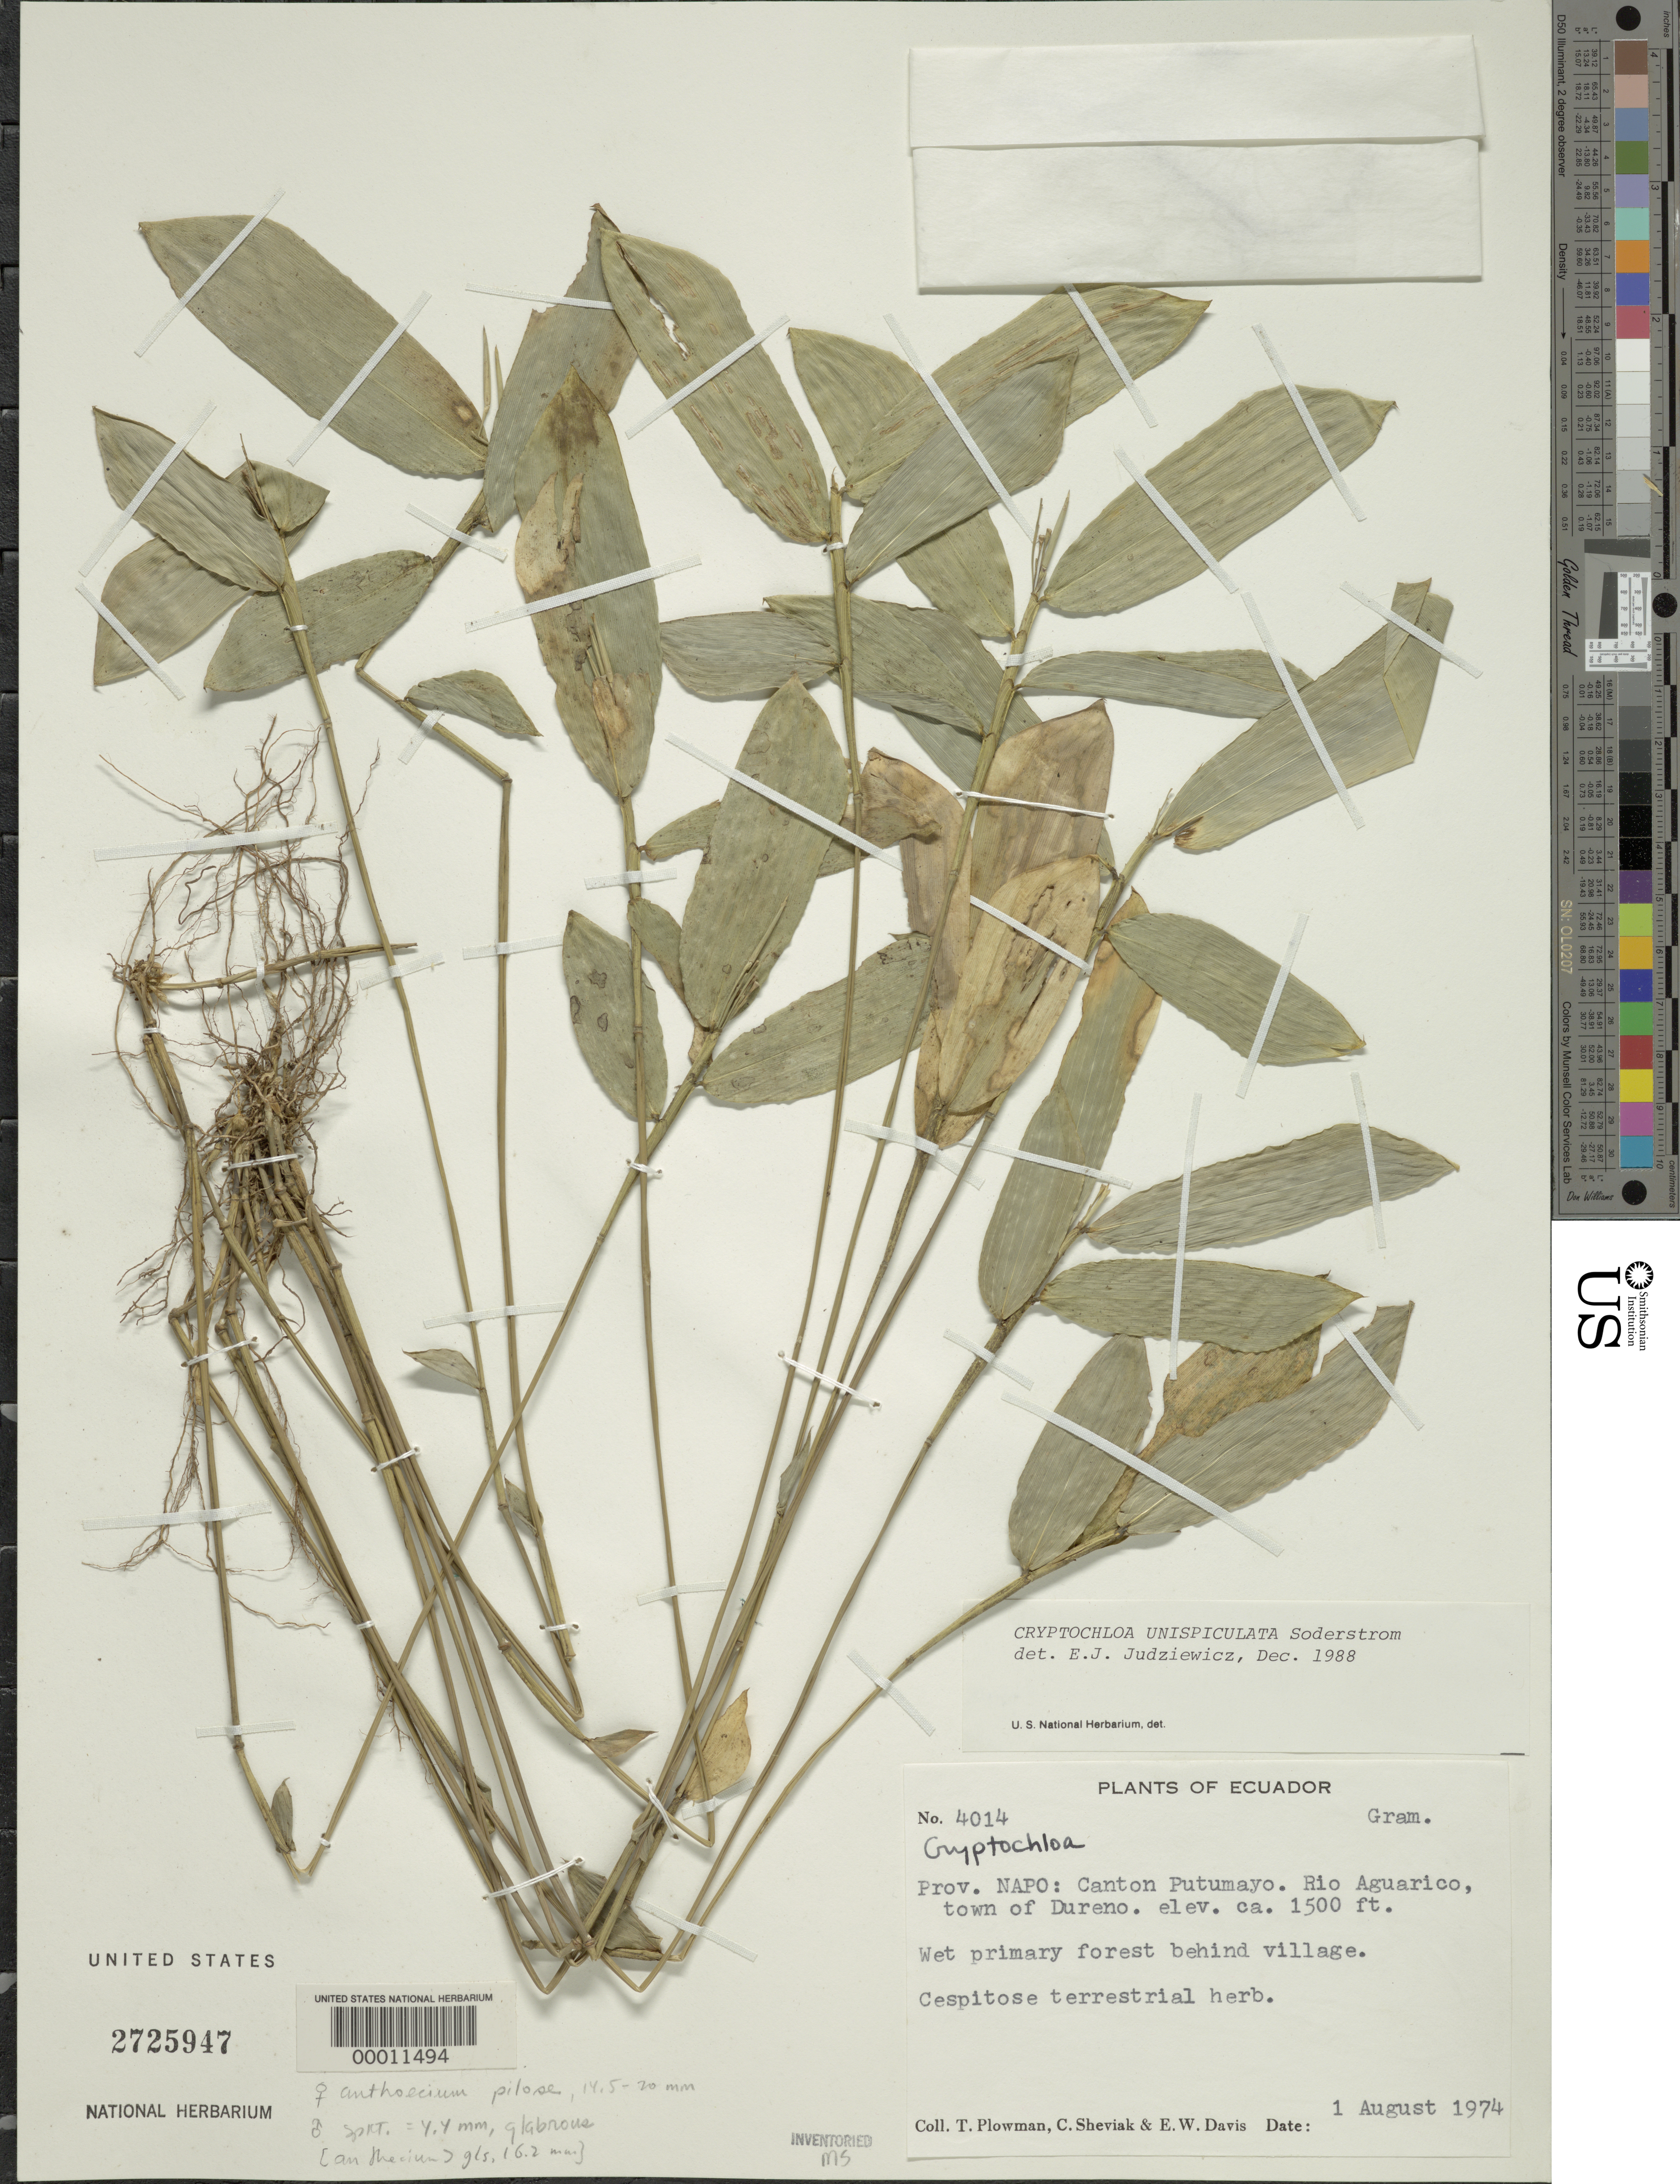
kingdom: Plantae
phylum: Tracheophyta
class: Liliopsida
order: Poales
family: Poaceae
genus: Cryptochloa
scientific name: Cryptochloa unispiculata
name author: Soderstr.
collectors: T. Plowman, C. J. Sheviak & E. W. Davis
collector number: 4014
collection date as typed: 01 Aug 1974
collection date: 1974-08-01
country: Ecuador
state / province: Sucumbíos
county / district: Putumayo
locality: Canton putumayo, Rio aguaRico, dureno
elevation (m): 458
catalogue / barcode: US 2725947